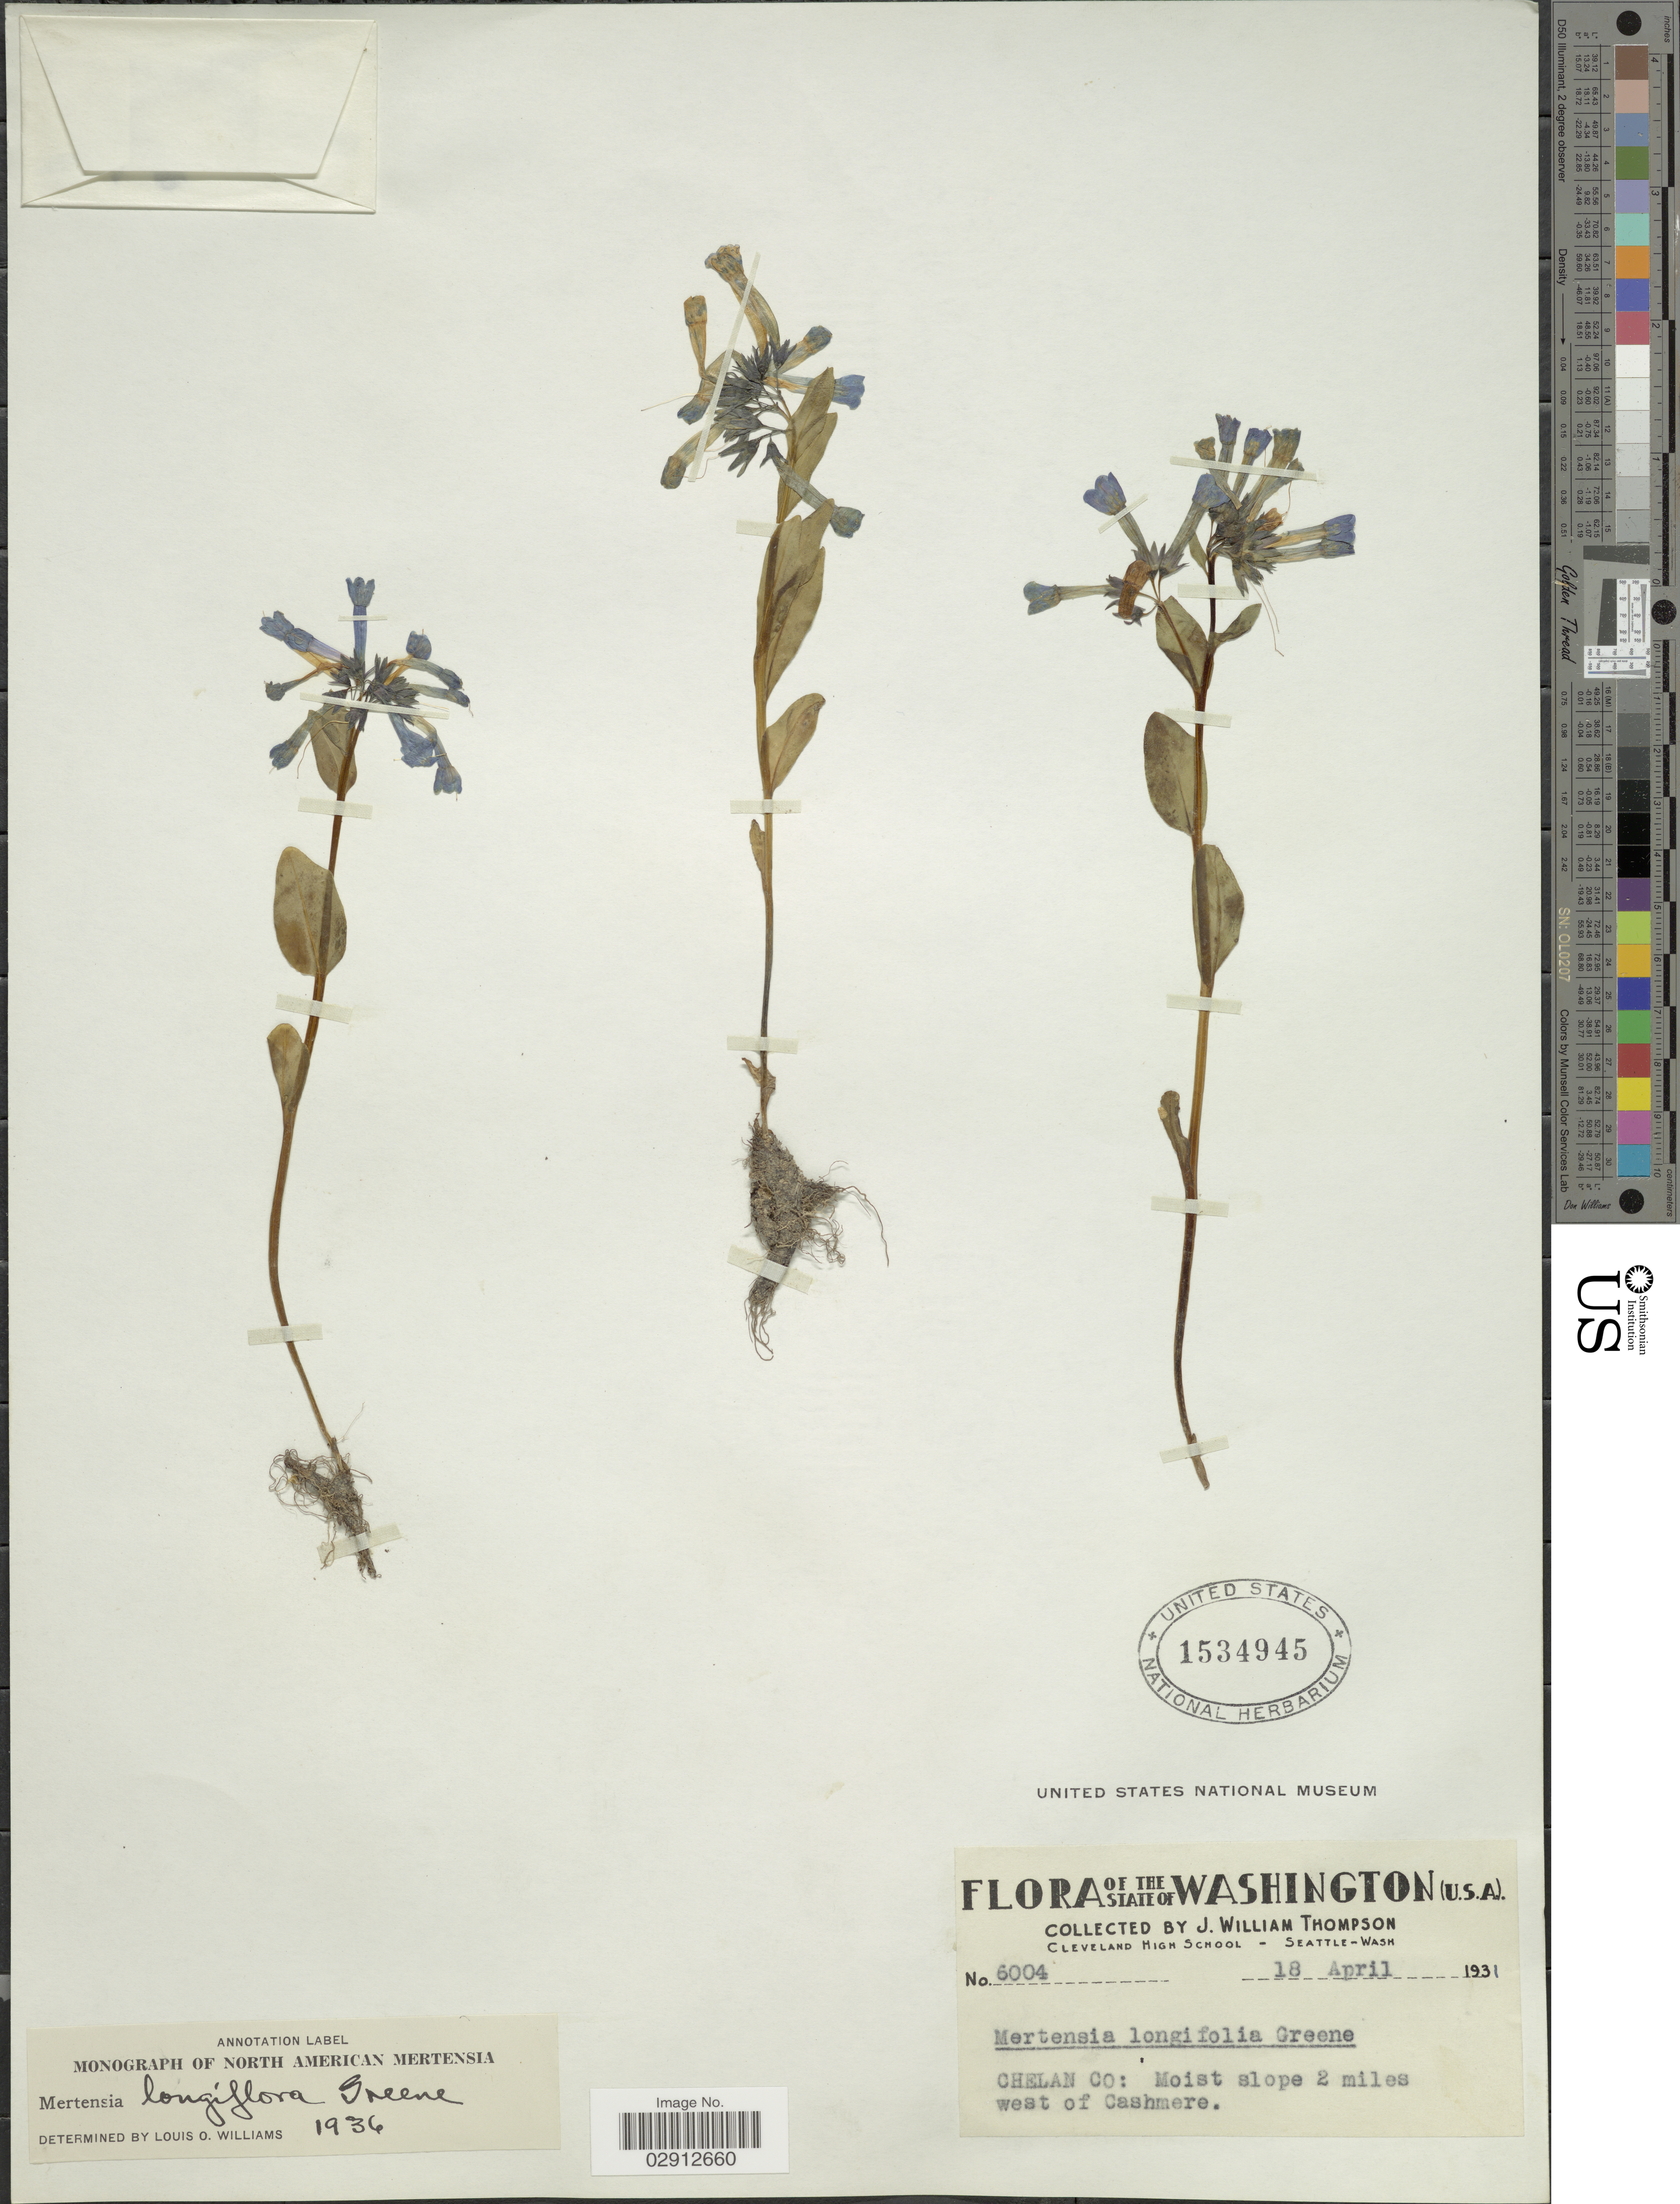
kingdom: Plantae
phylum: Tracheophyta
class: Magnoliopsida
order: Boraginales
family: Boraginaceae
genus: Mertensia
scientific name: Mertensia longiflora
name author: Rydb.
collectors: J. W. Thompson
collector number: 6004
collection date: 1931-04-18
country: United States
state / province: Washington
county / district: Chelan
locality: Chelan Co: Moist slope 2 miles west of Cashmere.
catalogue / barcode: US 1534945